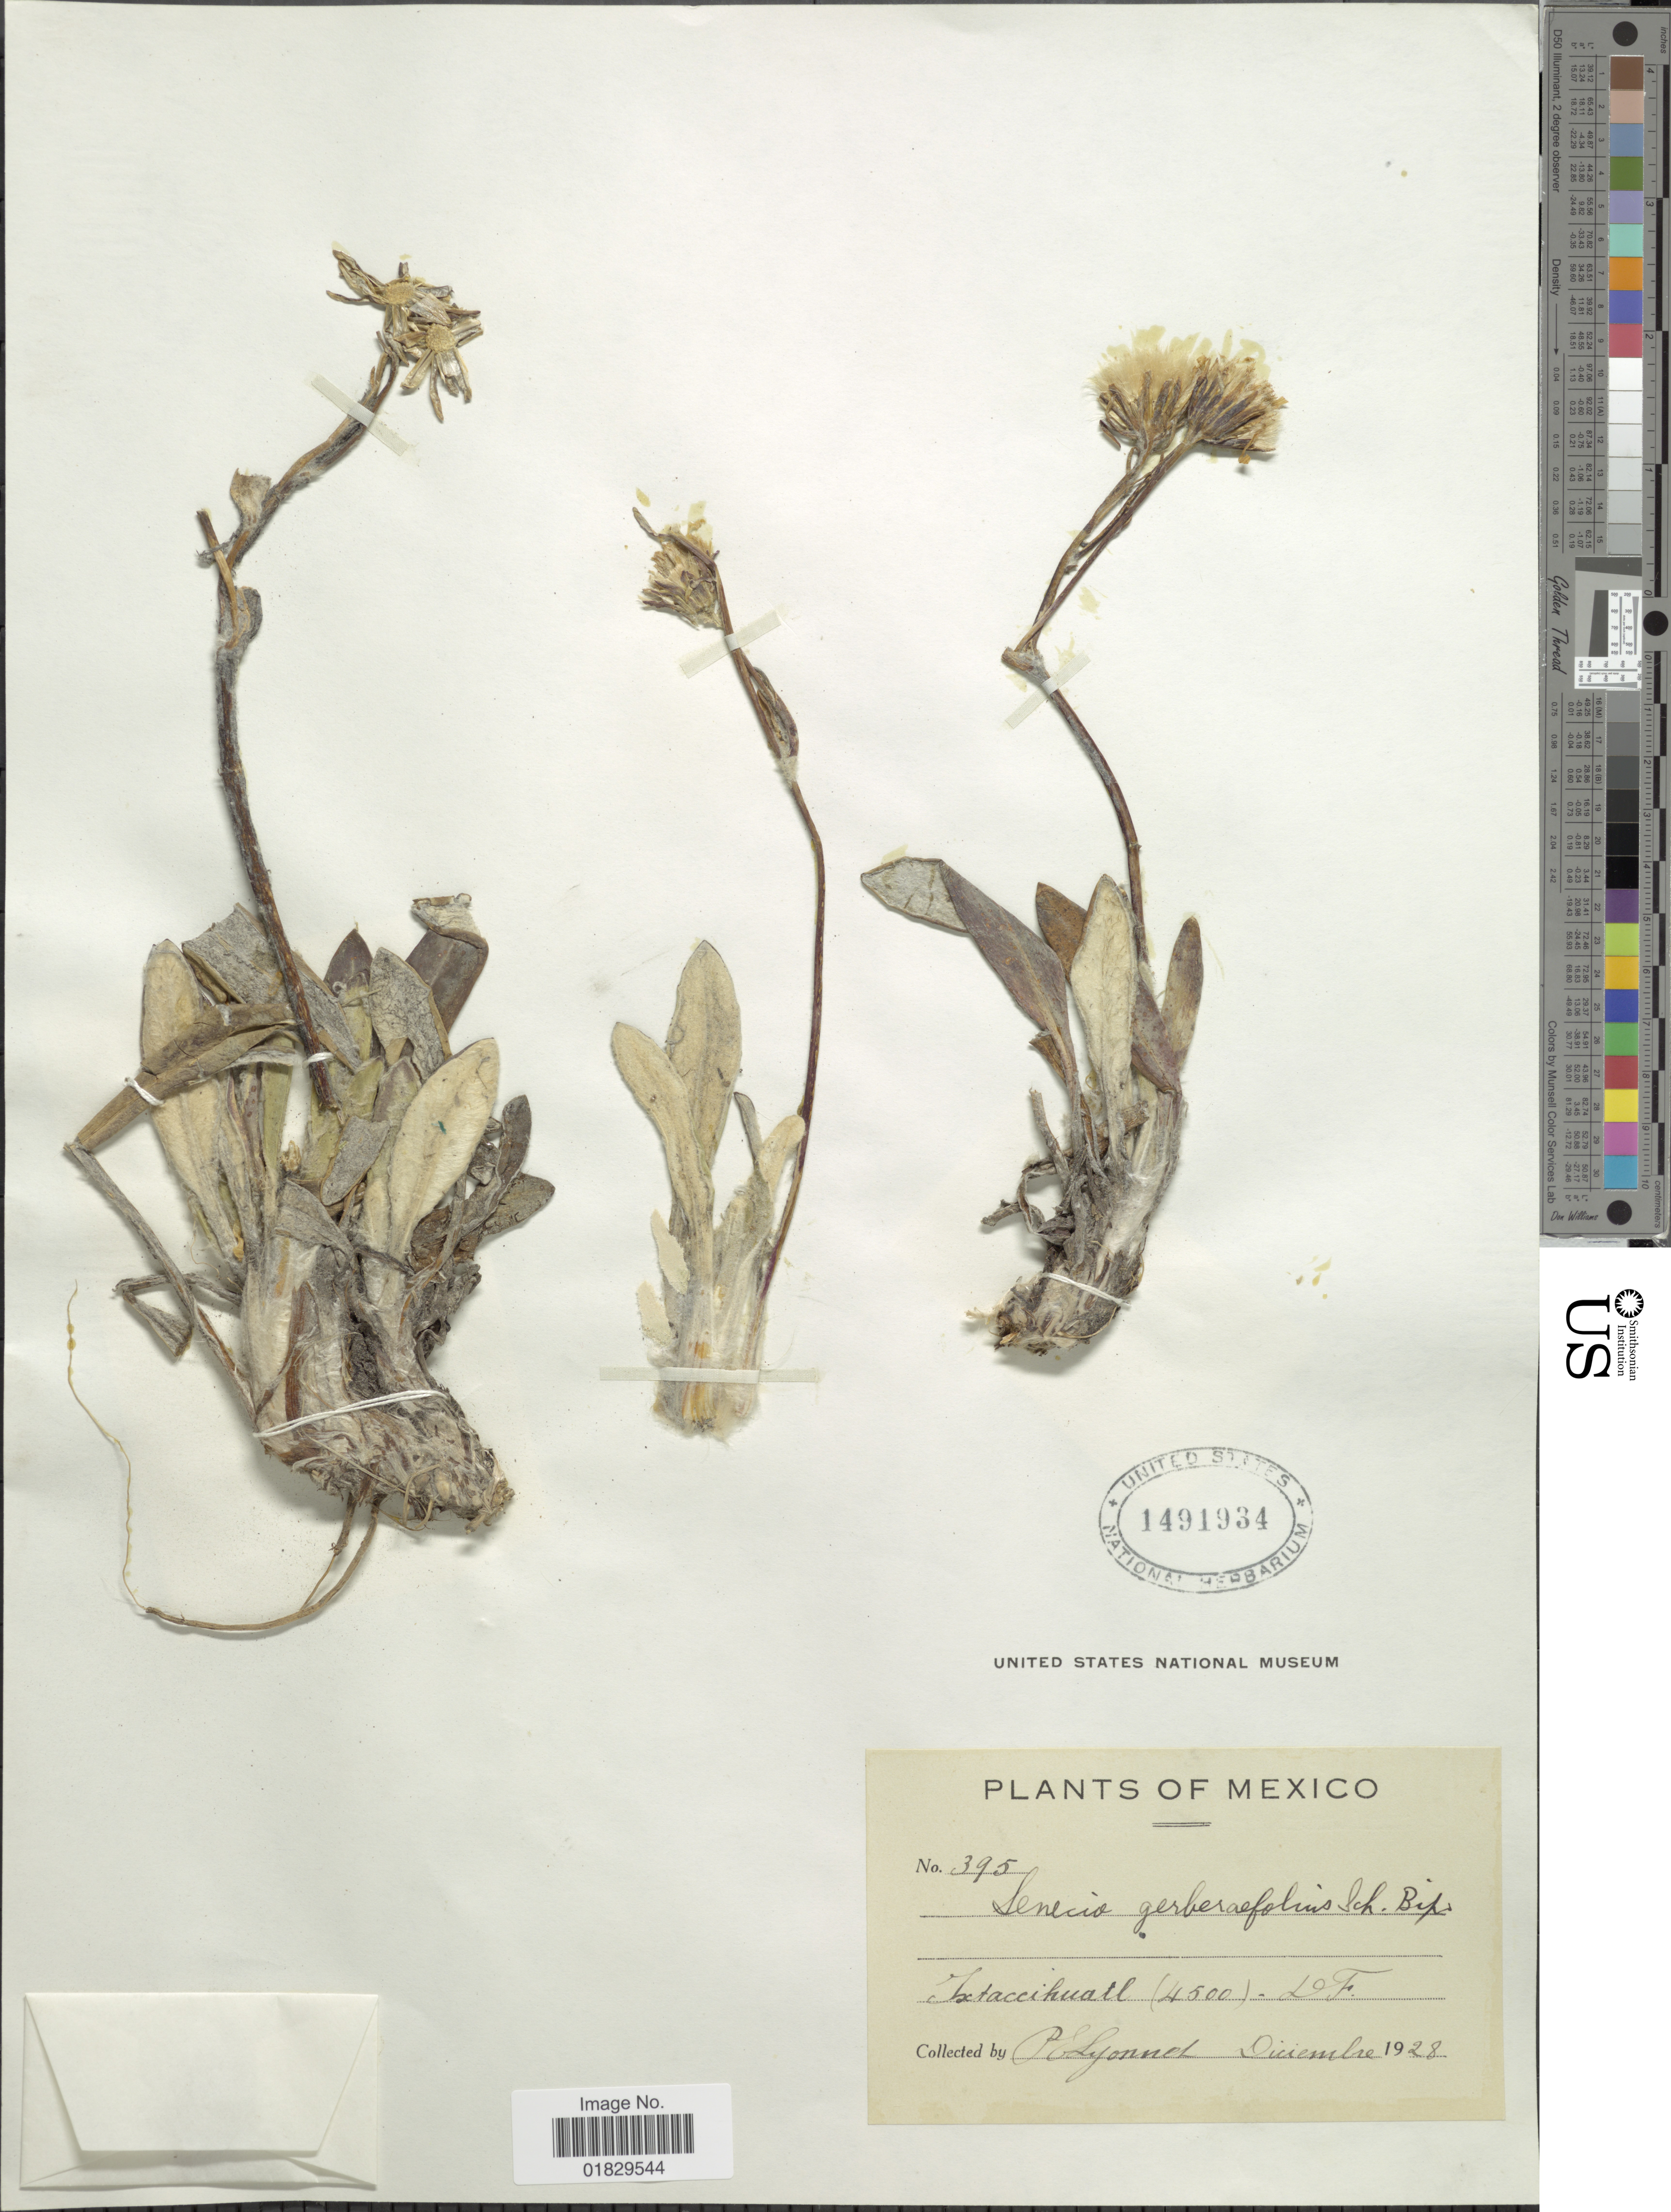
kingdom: Plantae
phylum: Tracheophyta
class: Magnoliopsida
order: Asterales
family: Asteraceae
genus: Robinsonecio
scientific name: Robinsonecio gerberifolius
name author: (Sch. Bip. ex Hemsl.) T.M. Barkley &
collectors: P. Lyonnet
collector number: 395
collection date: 1928-12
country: Mexico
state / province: Distrito Federal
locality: Ixtaccihuatl, D.F.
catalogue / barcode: US 1491934